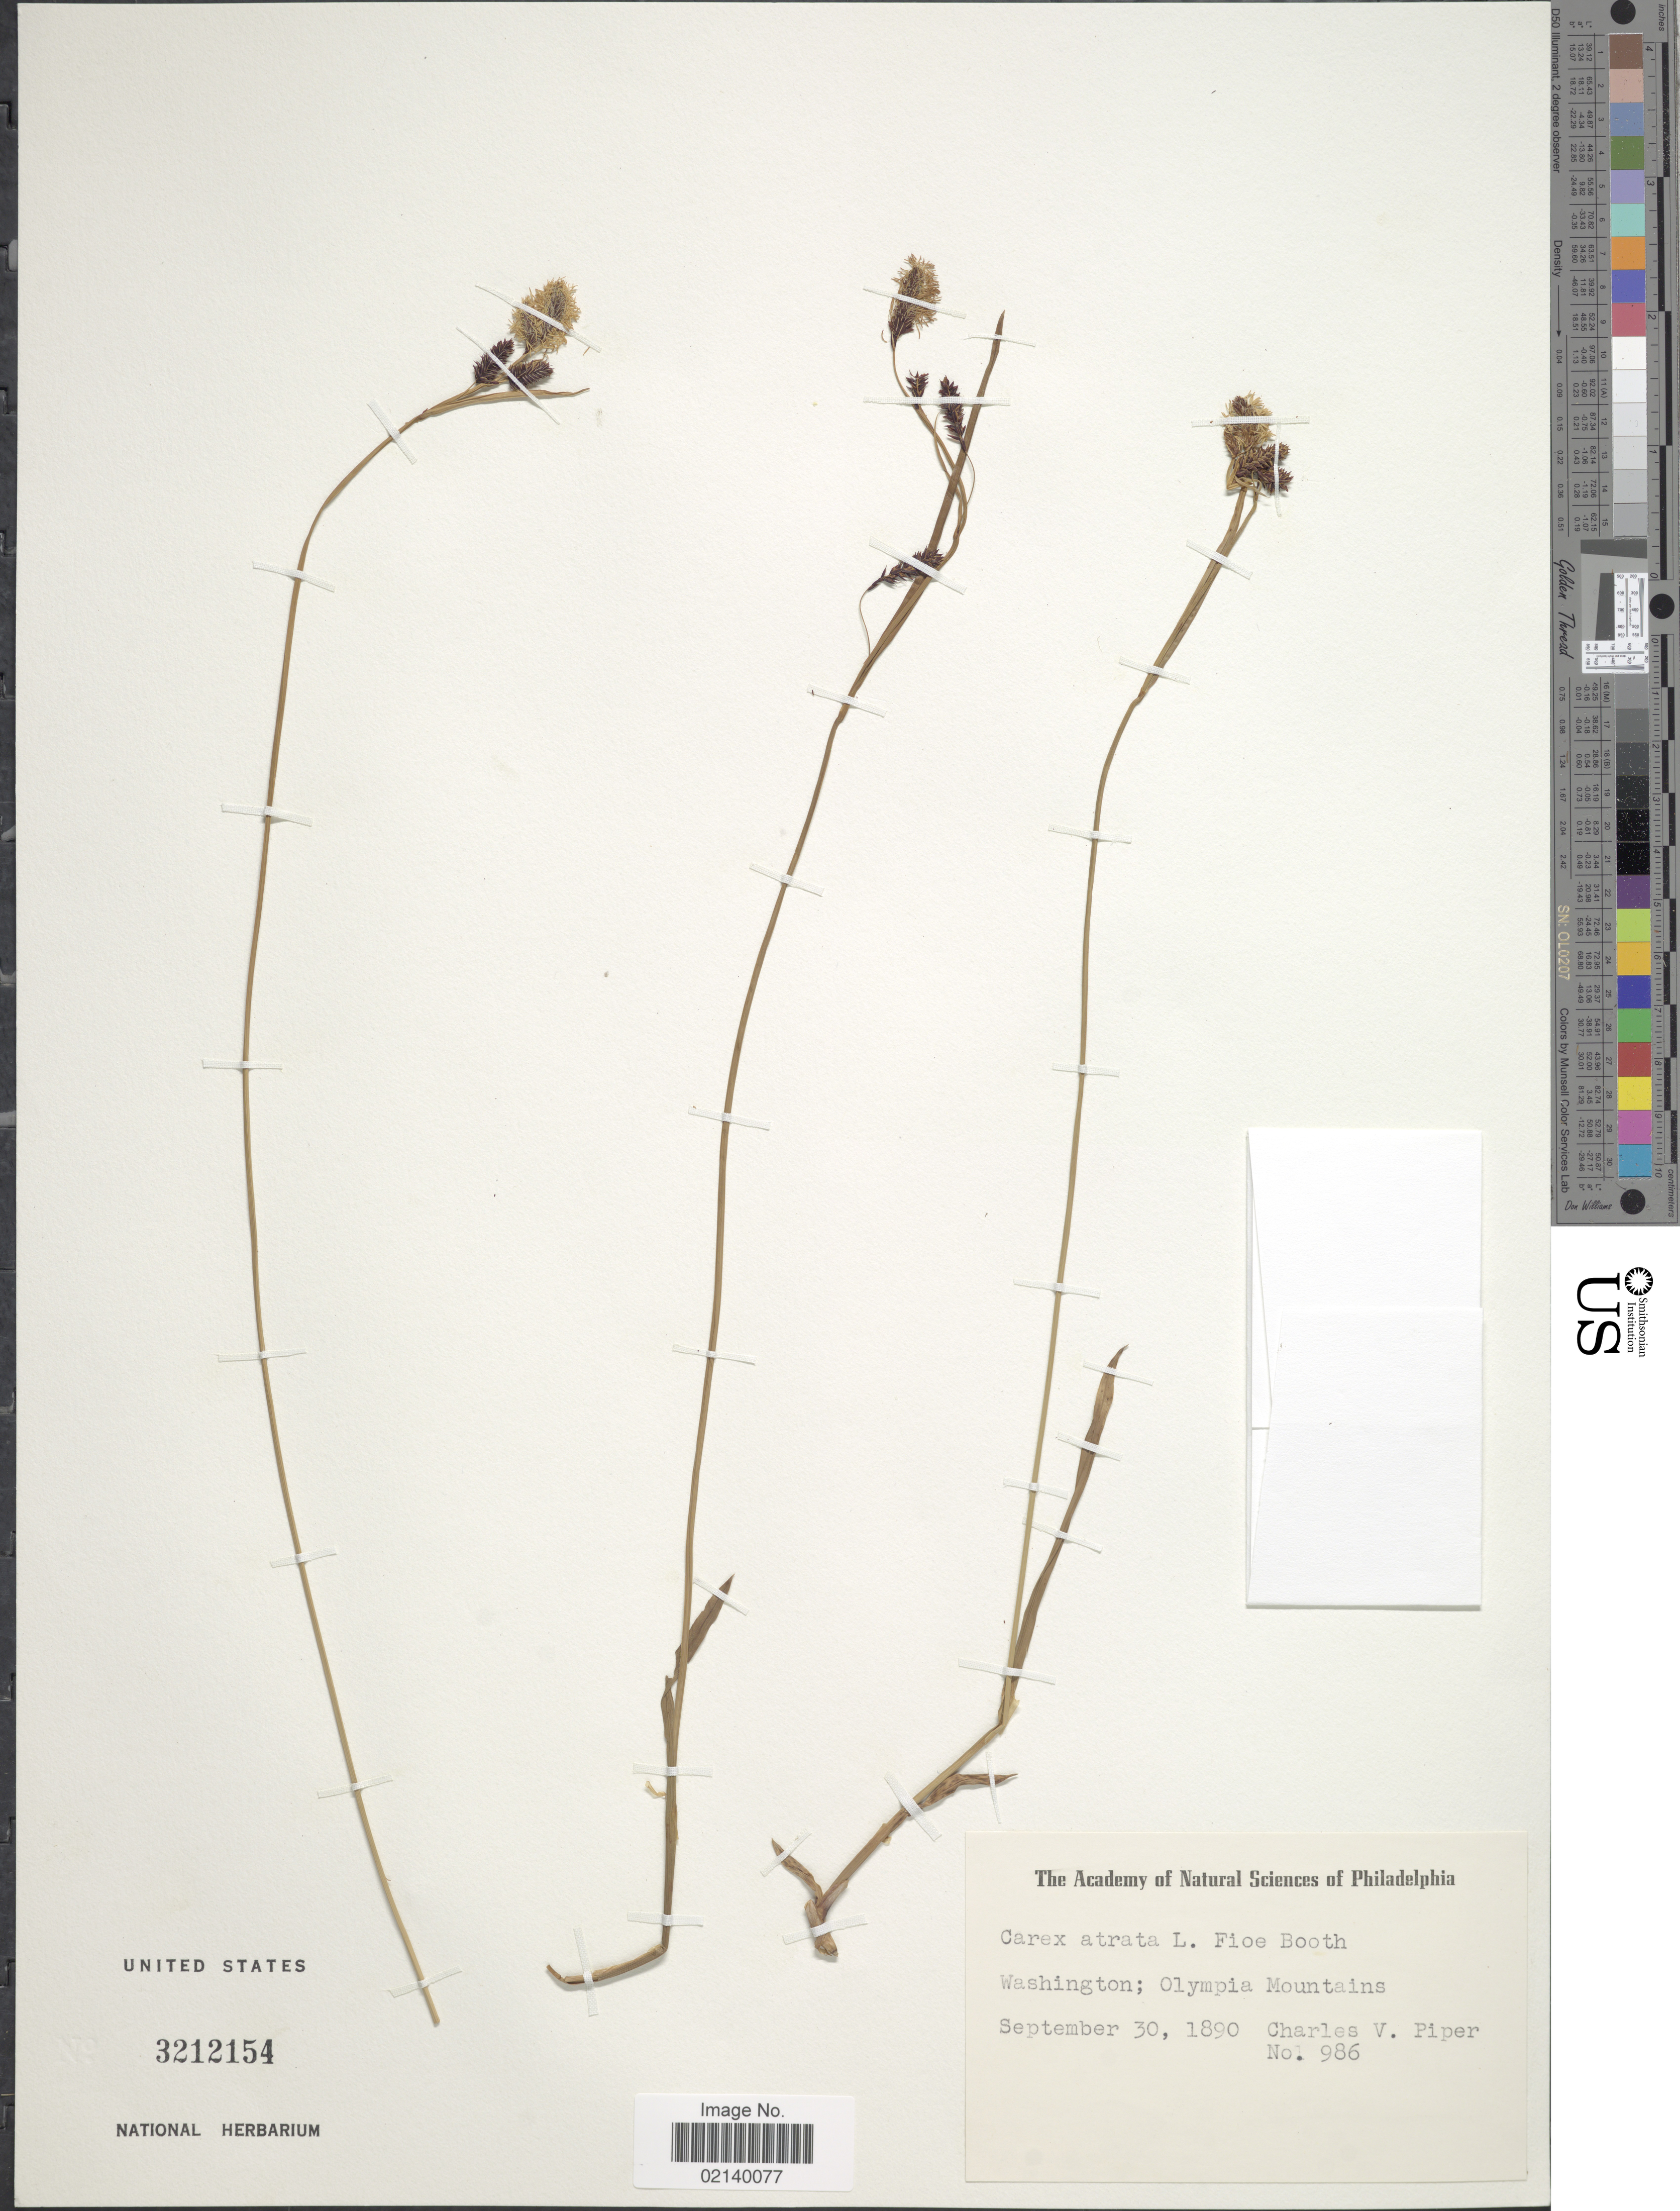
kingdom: Plantae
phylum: Tracheophyta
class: Liliopsida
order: Poales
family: Cyperaceae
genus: Carex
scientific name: Carex atrata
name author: L.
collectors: C. V. Piper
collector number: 986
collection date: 1890-09-30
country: United States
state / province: Washington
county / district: Thurston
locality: Olympia Mountains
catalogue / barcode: US 3212154